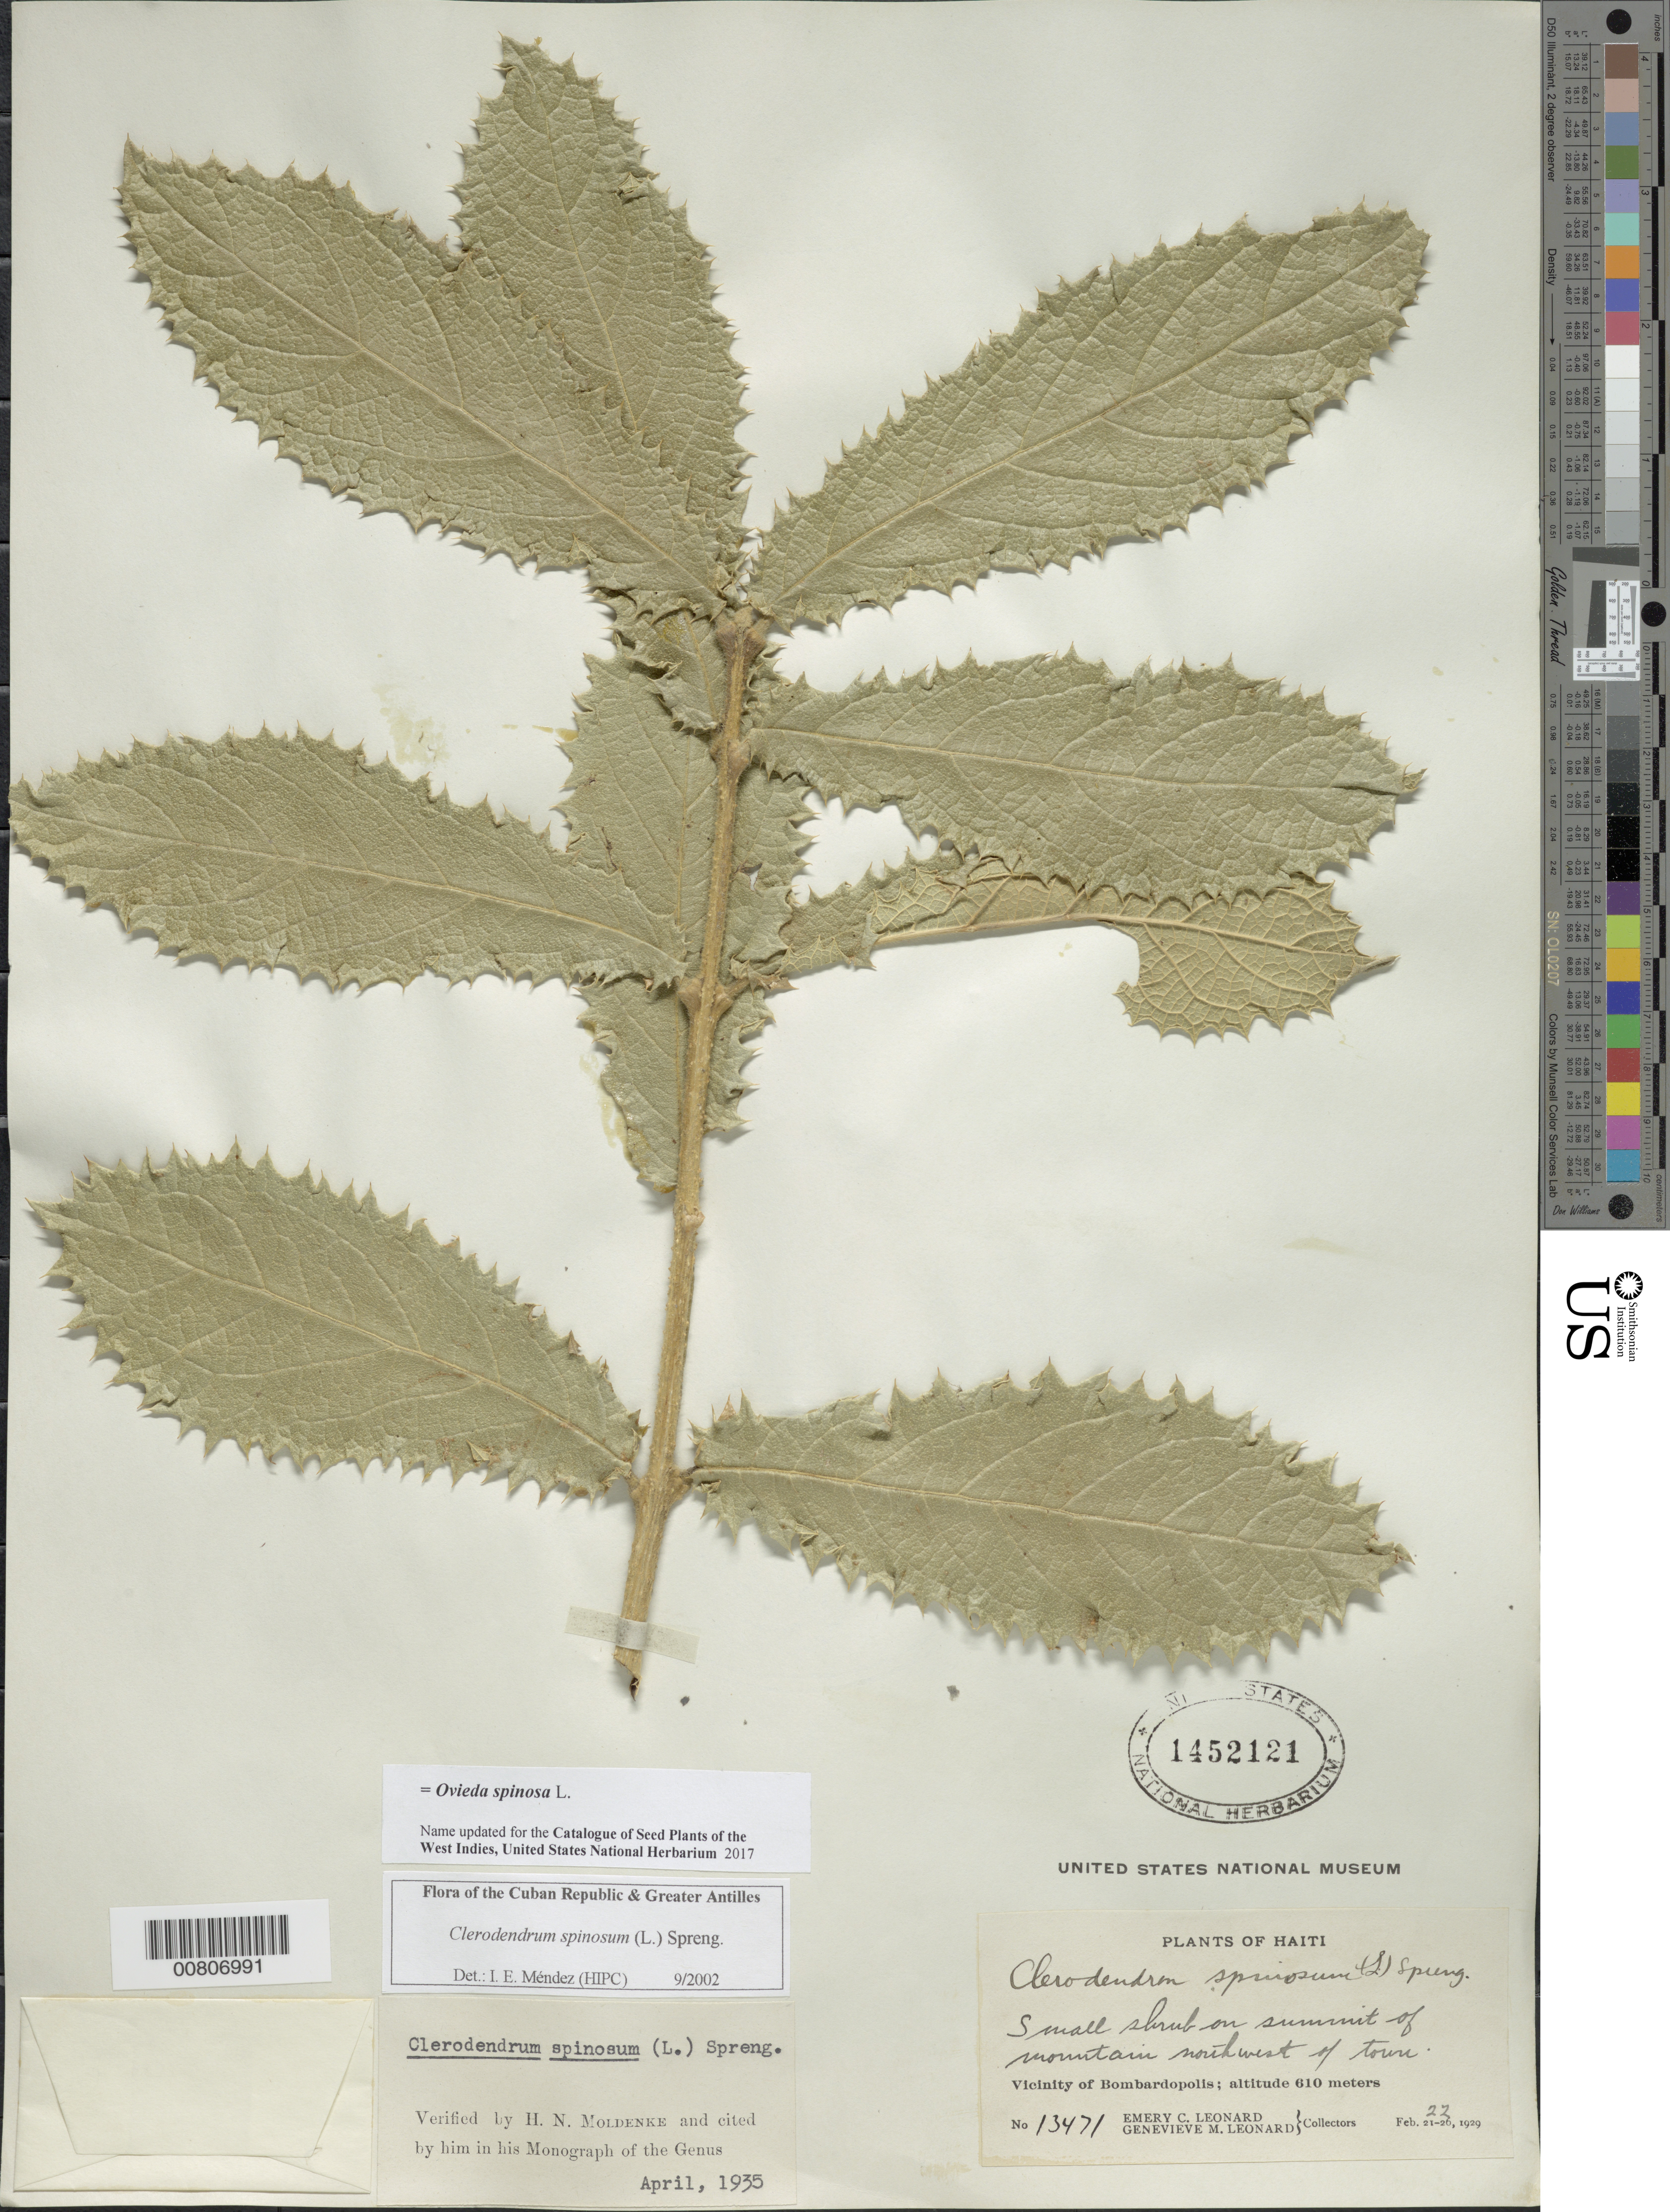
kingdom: Plantae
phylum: Tracheophyta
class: Magnoliopsida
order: Lamiales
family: Lamiaceae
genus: Ovieda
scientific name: Ovieda spinosa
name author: Sw.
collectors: E. C. Leonard & G. M. Leonard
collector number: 13471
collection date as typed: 22 Feb 1929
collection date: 1929-02-22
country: Haiti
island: Hispaniola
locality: Bombardopolis, NW of town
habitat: Summit of small mountain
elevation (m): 610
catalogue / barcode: US 1452121